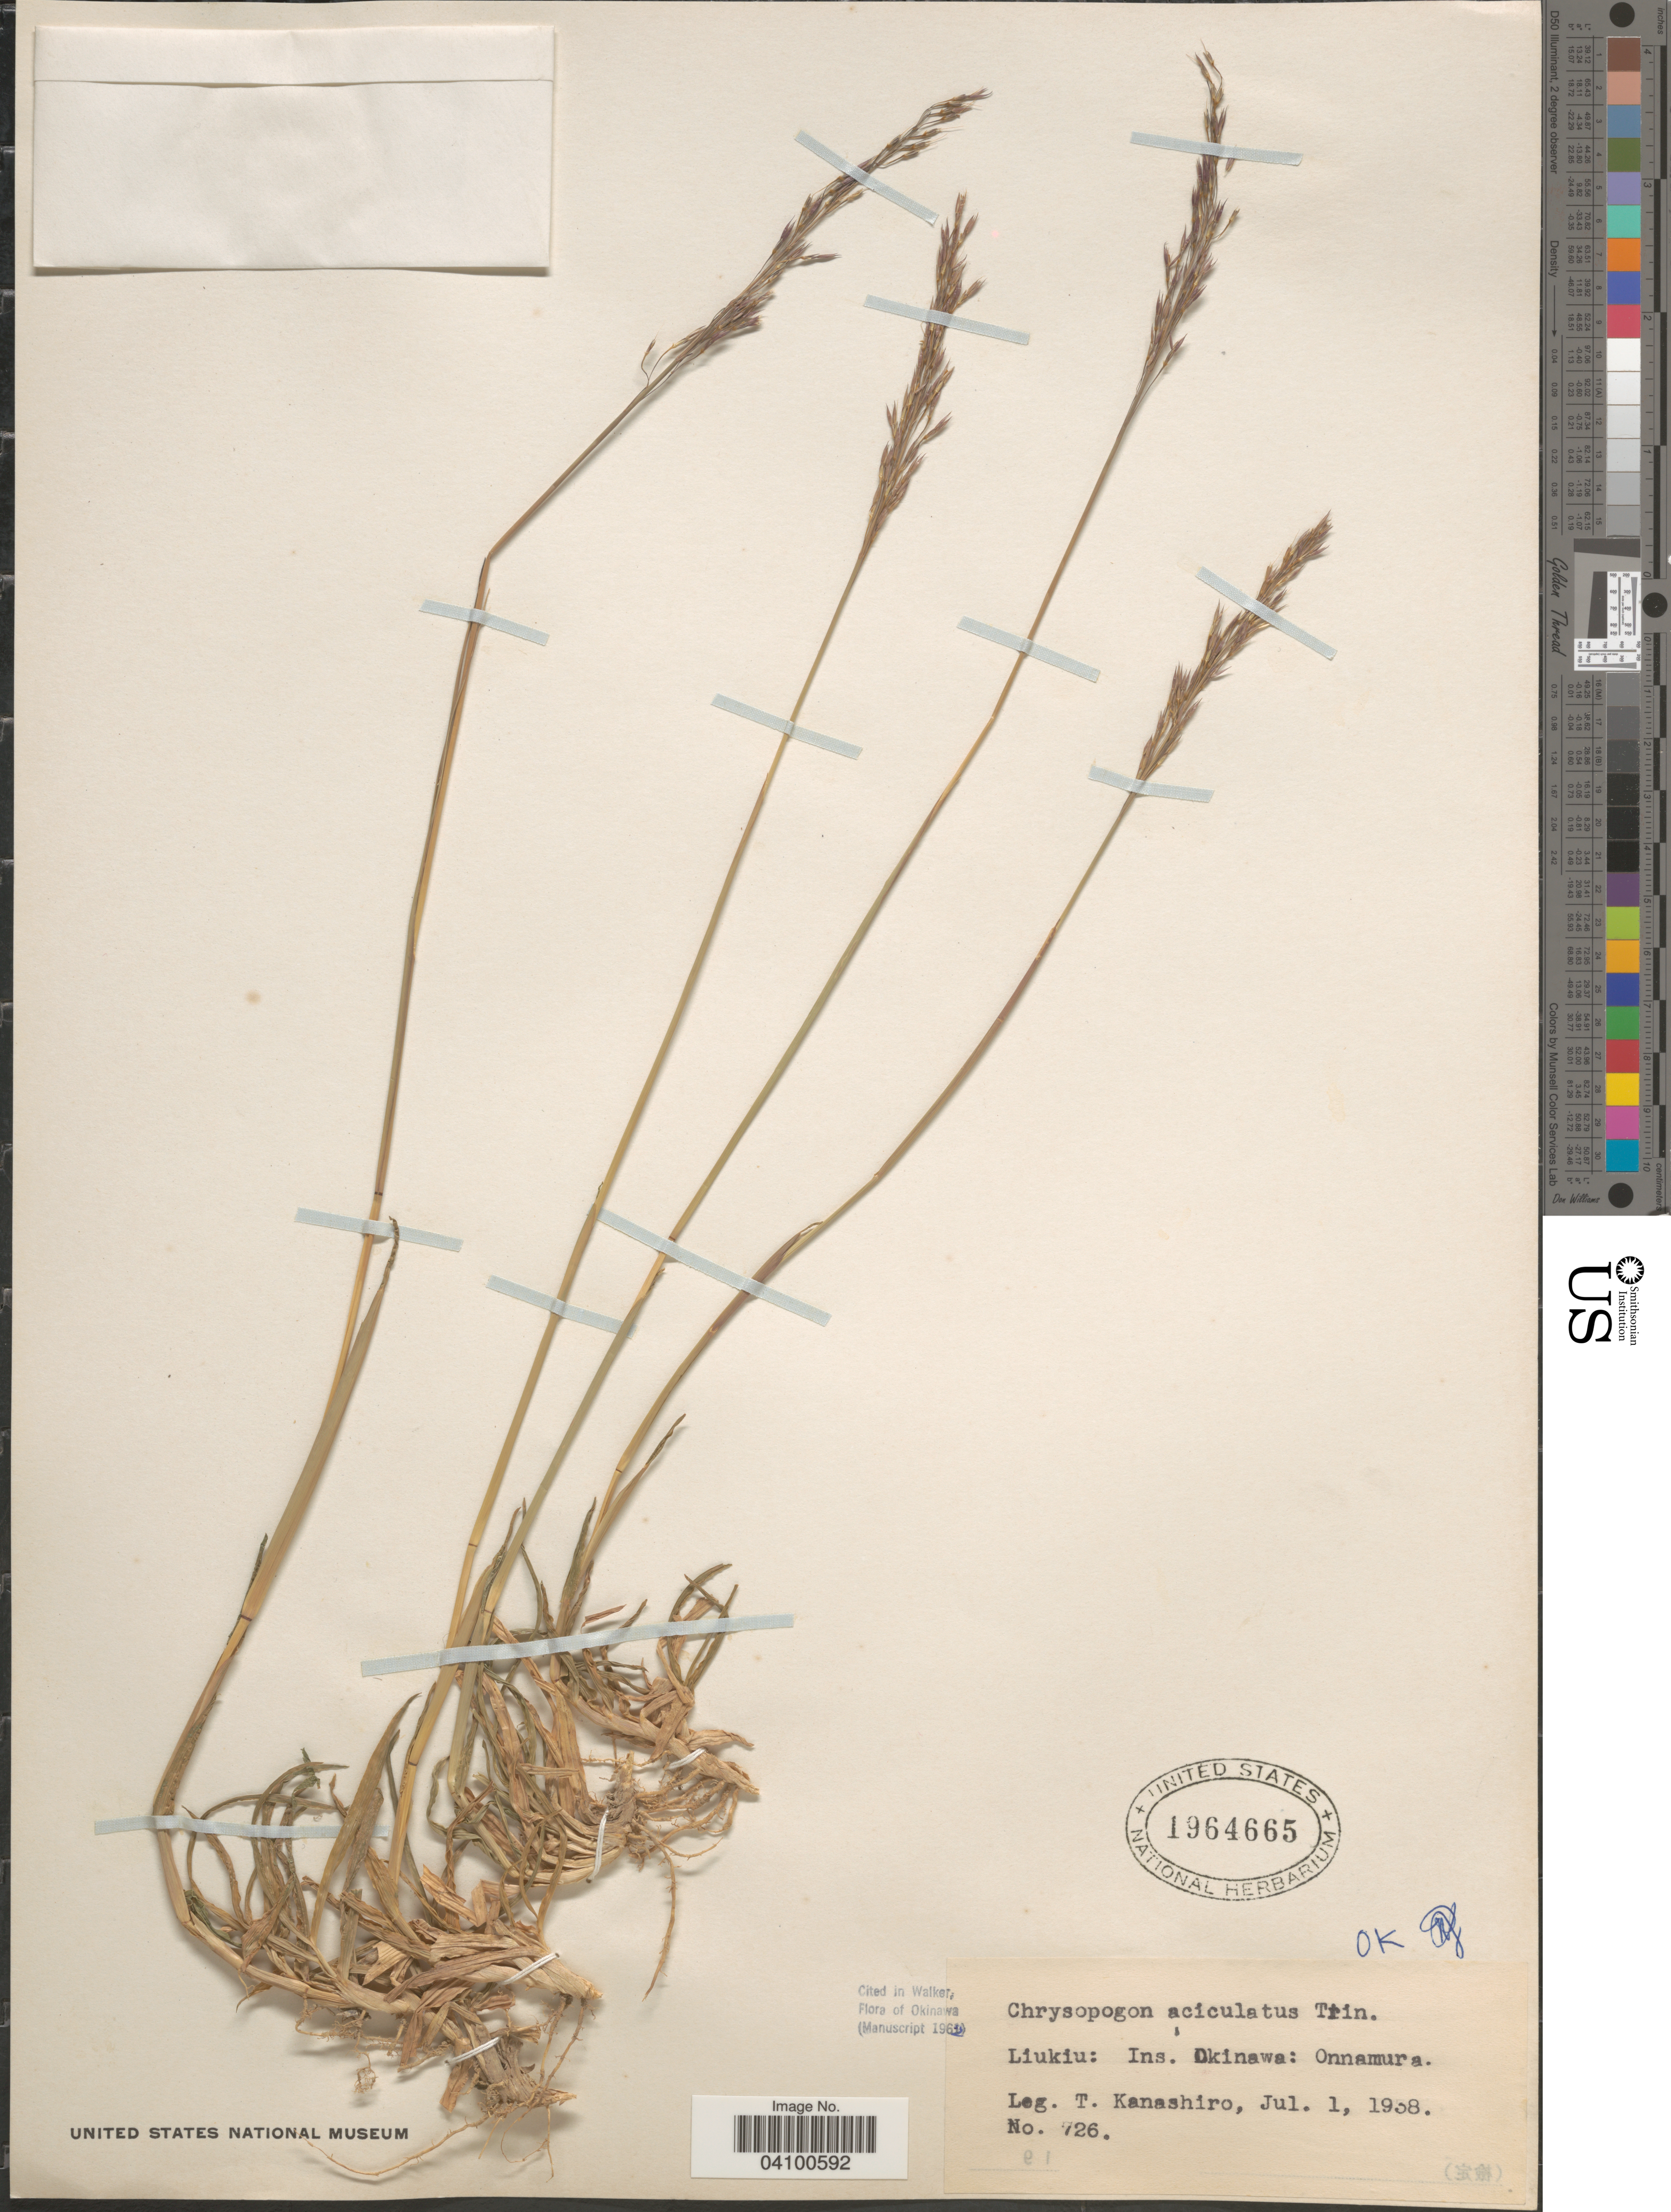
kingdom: Plantae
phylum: Tracheophyta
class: Liliopsida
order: Poales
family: Poaceae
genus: Chrysopogon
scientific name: Chrysopogon aciculatus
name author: (Retz.) Trin.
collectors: T. Kanashiro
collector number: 726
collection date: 1938-07-01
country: Japan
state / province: Okinawa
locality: Liukiu: Ins. Okinawa. Onnamura.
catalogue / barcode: US 1964665